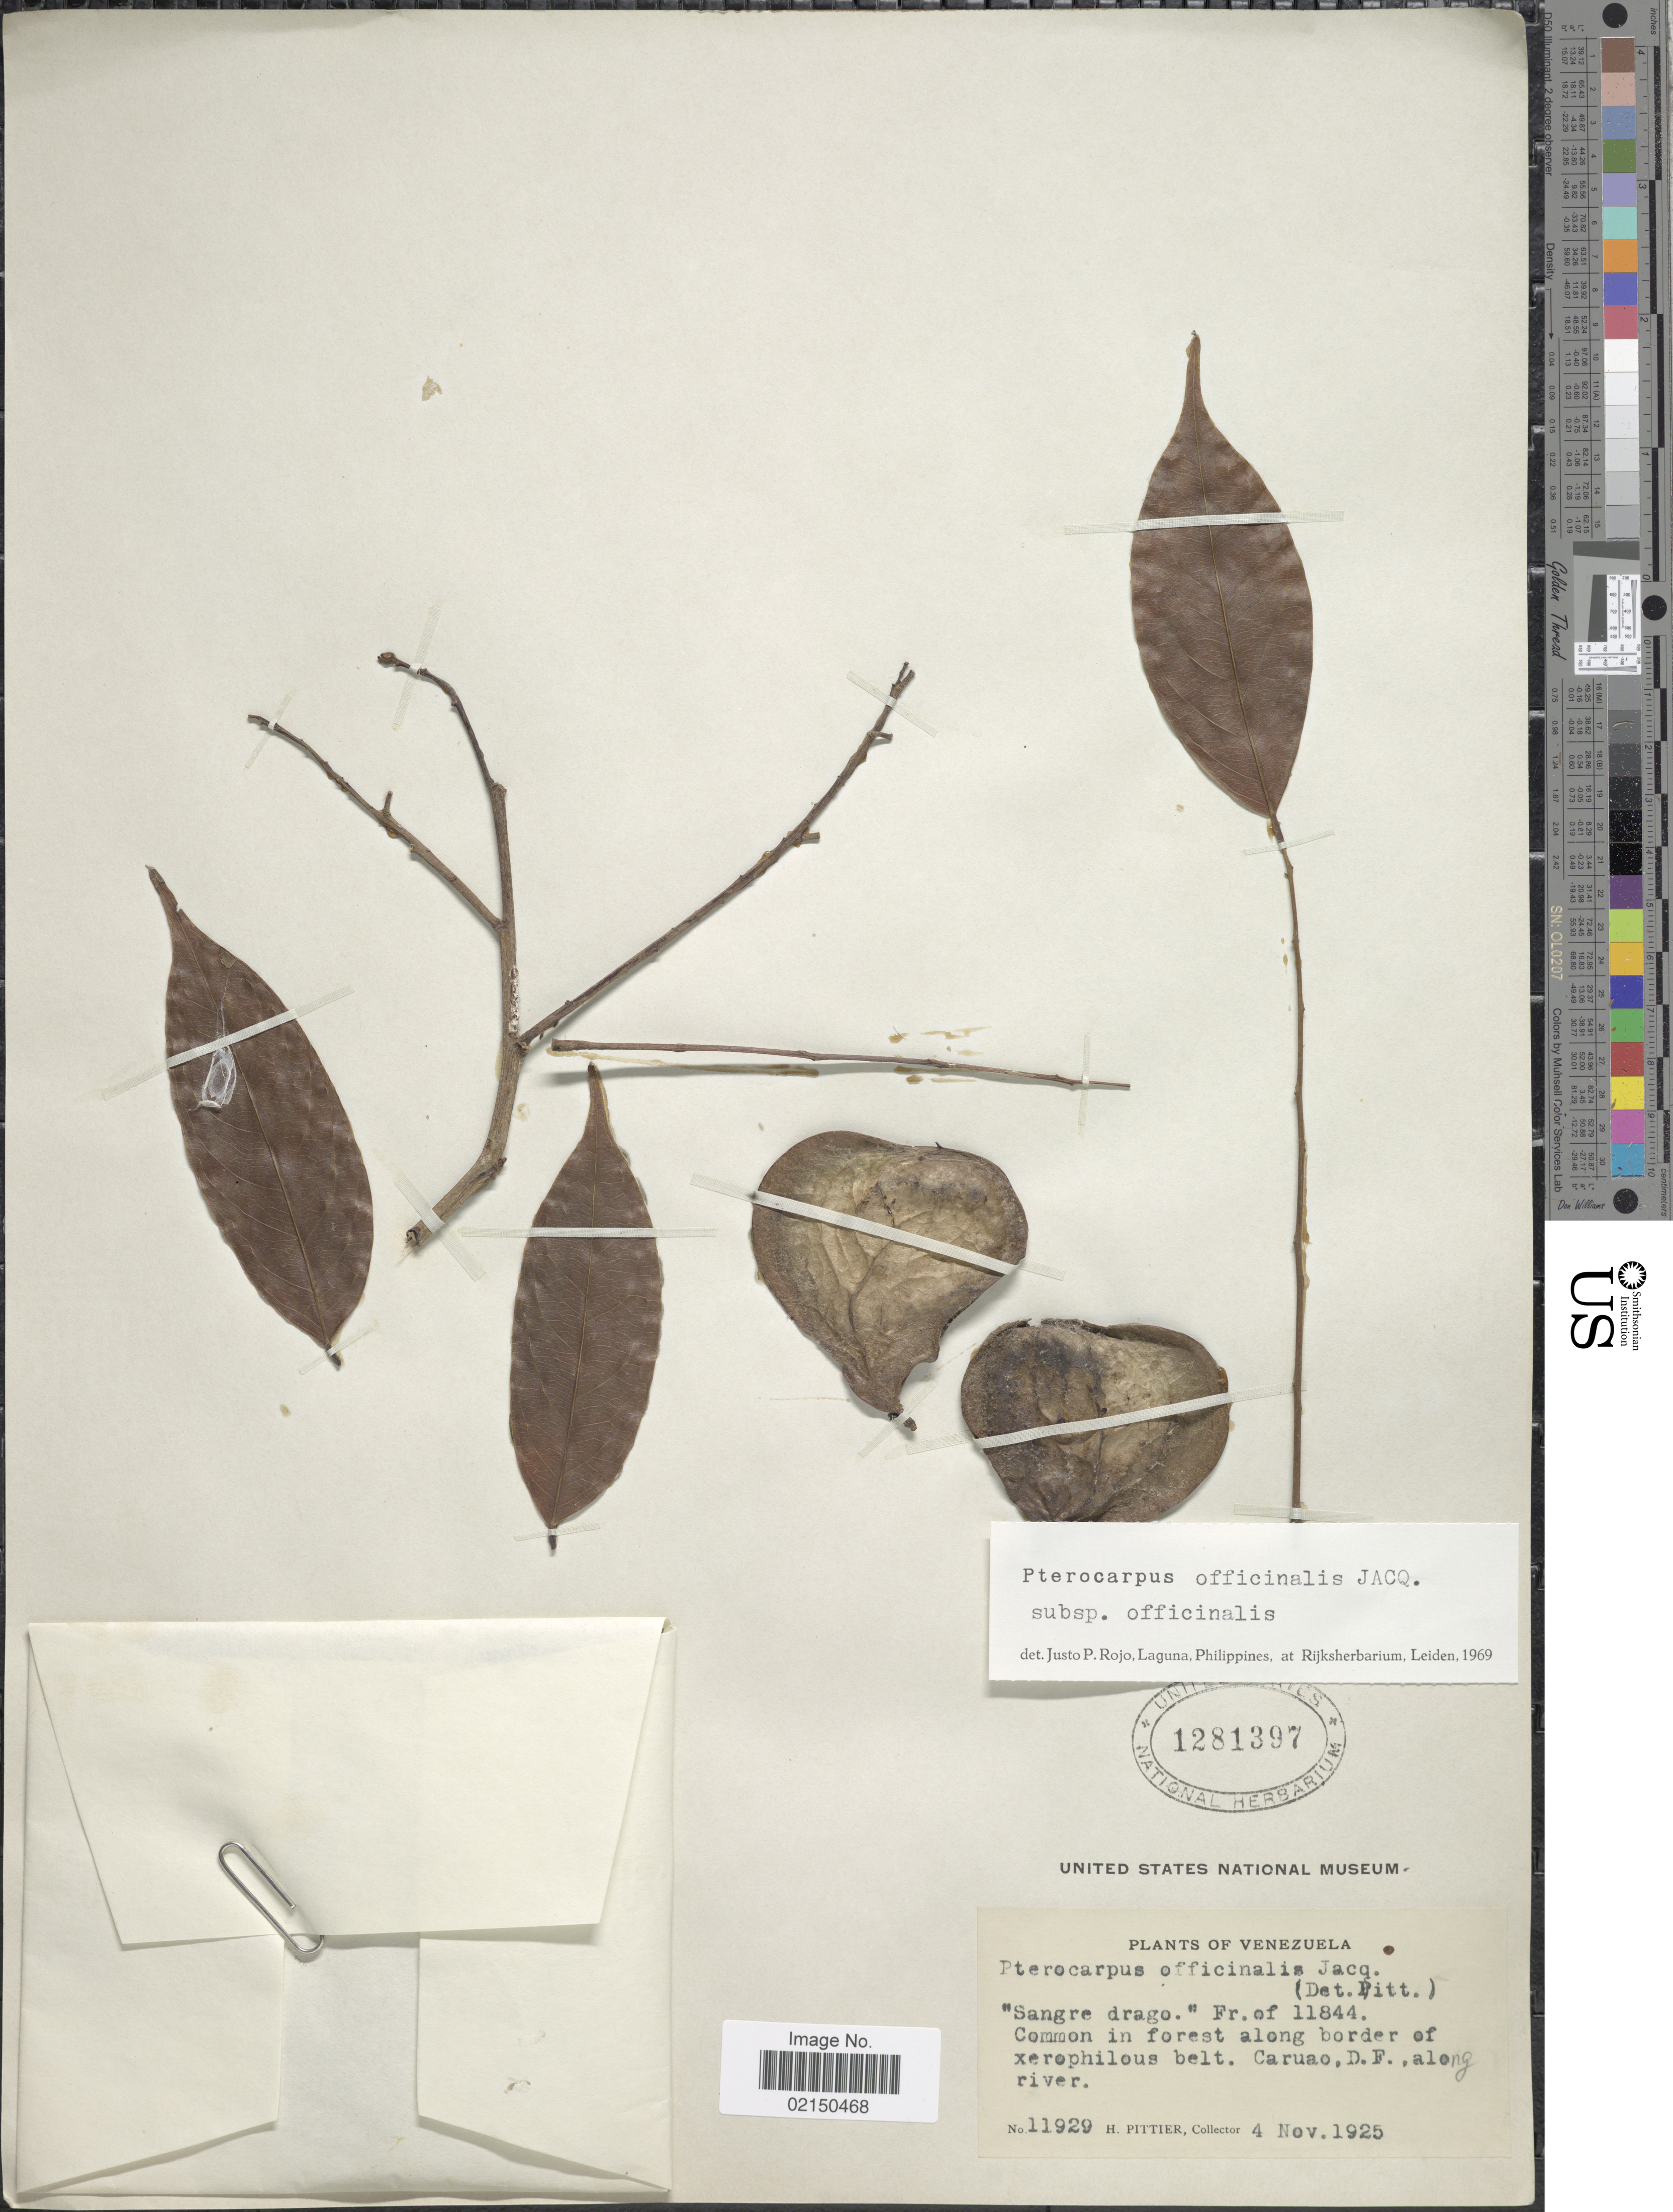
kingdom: Plantae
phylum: Tracheophyta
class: Magnoliopsida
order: Fabales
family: Fabaceae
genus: Pterocarpus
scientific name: Pterocarpus officinalis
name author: Jacq.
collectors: H. F. Pittier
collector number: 11929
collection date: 1925-11-04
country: Venezuela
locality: Common in forest along border of xerophilous belt. Caruao, D.F., along river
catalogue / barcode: US 1281397